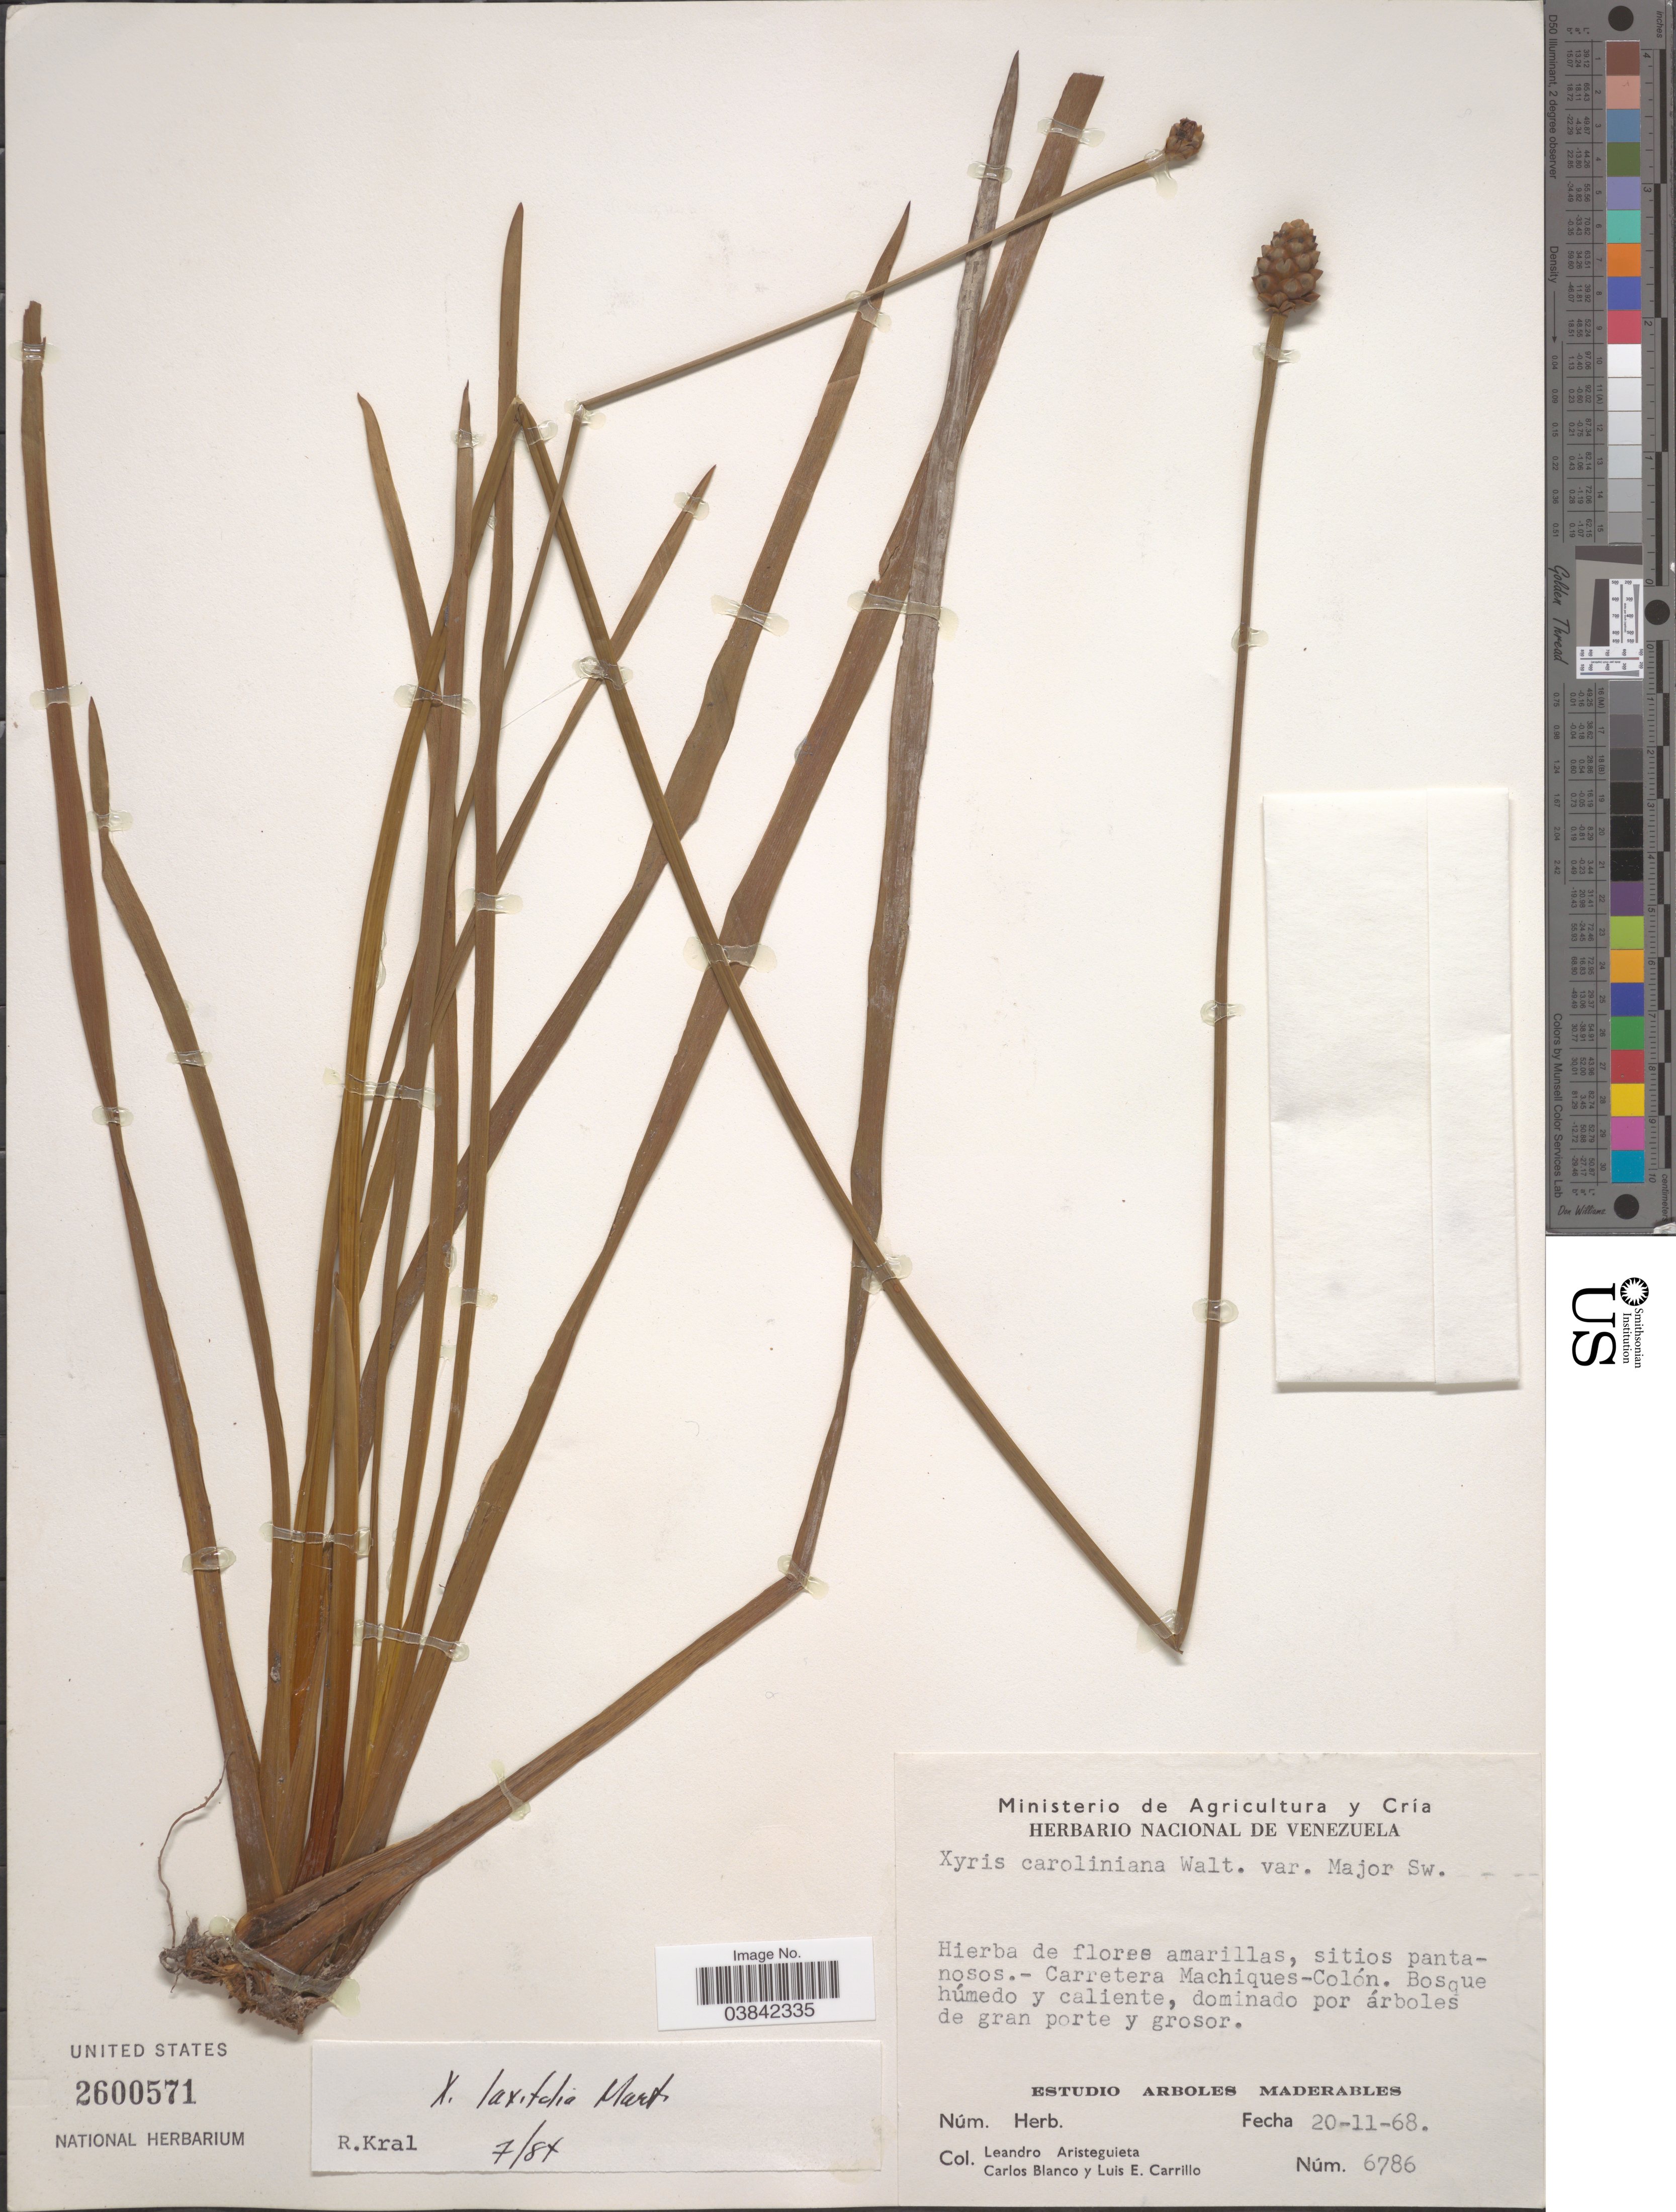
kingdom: Plantae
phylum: Tracheophyta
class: Liliopsida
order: Poales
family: Xyridaceae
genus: Xyris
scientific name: Xyris laxifolia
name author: Mart.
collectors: L. Aristeguieta, C. Blanco & L. Carrillo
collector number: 6786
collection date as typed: Transcribed d/m/y: 20/11/68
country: Venezuela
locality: Carretera Machiques-Colón. Estudio Arboles Maderables.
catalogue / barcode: US 2600571